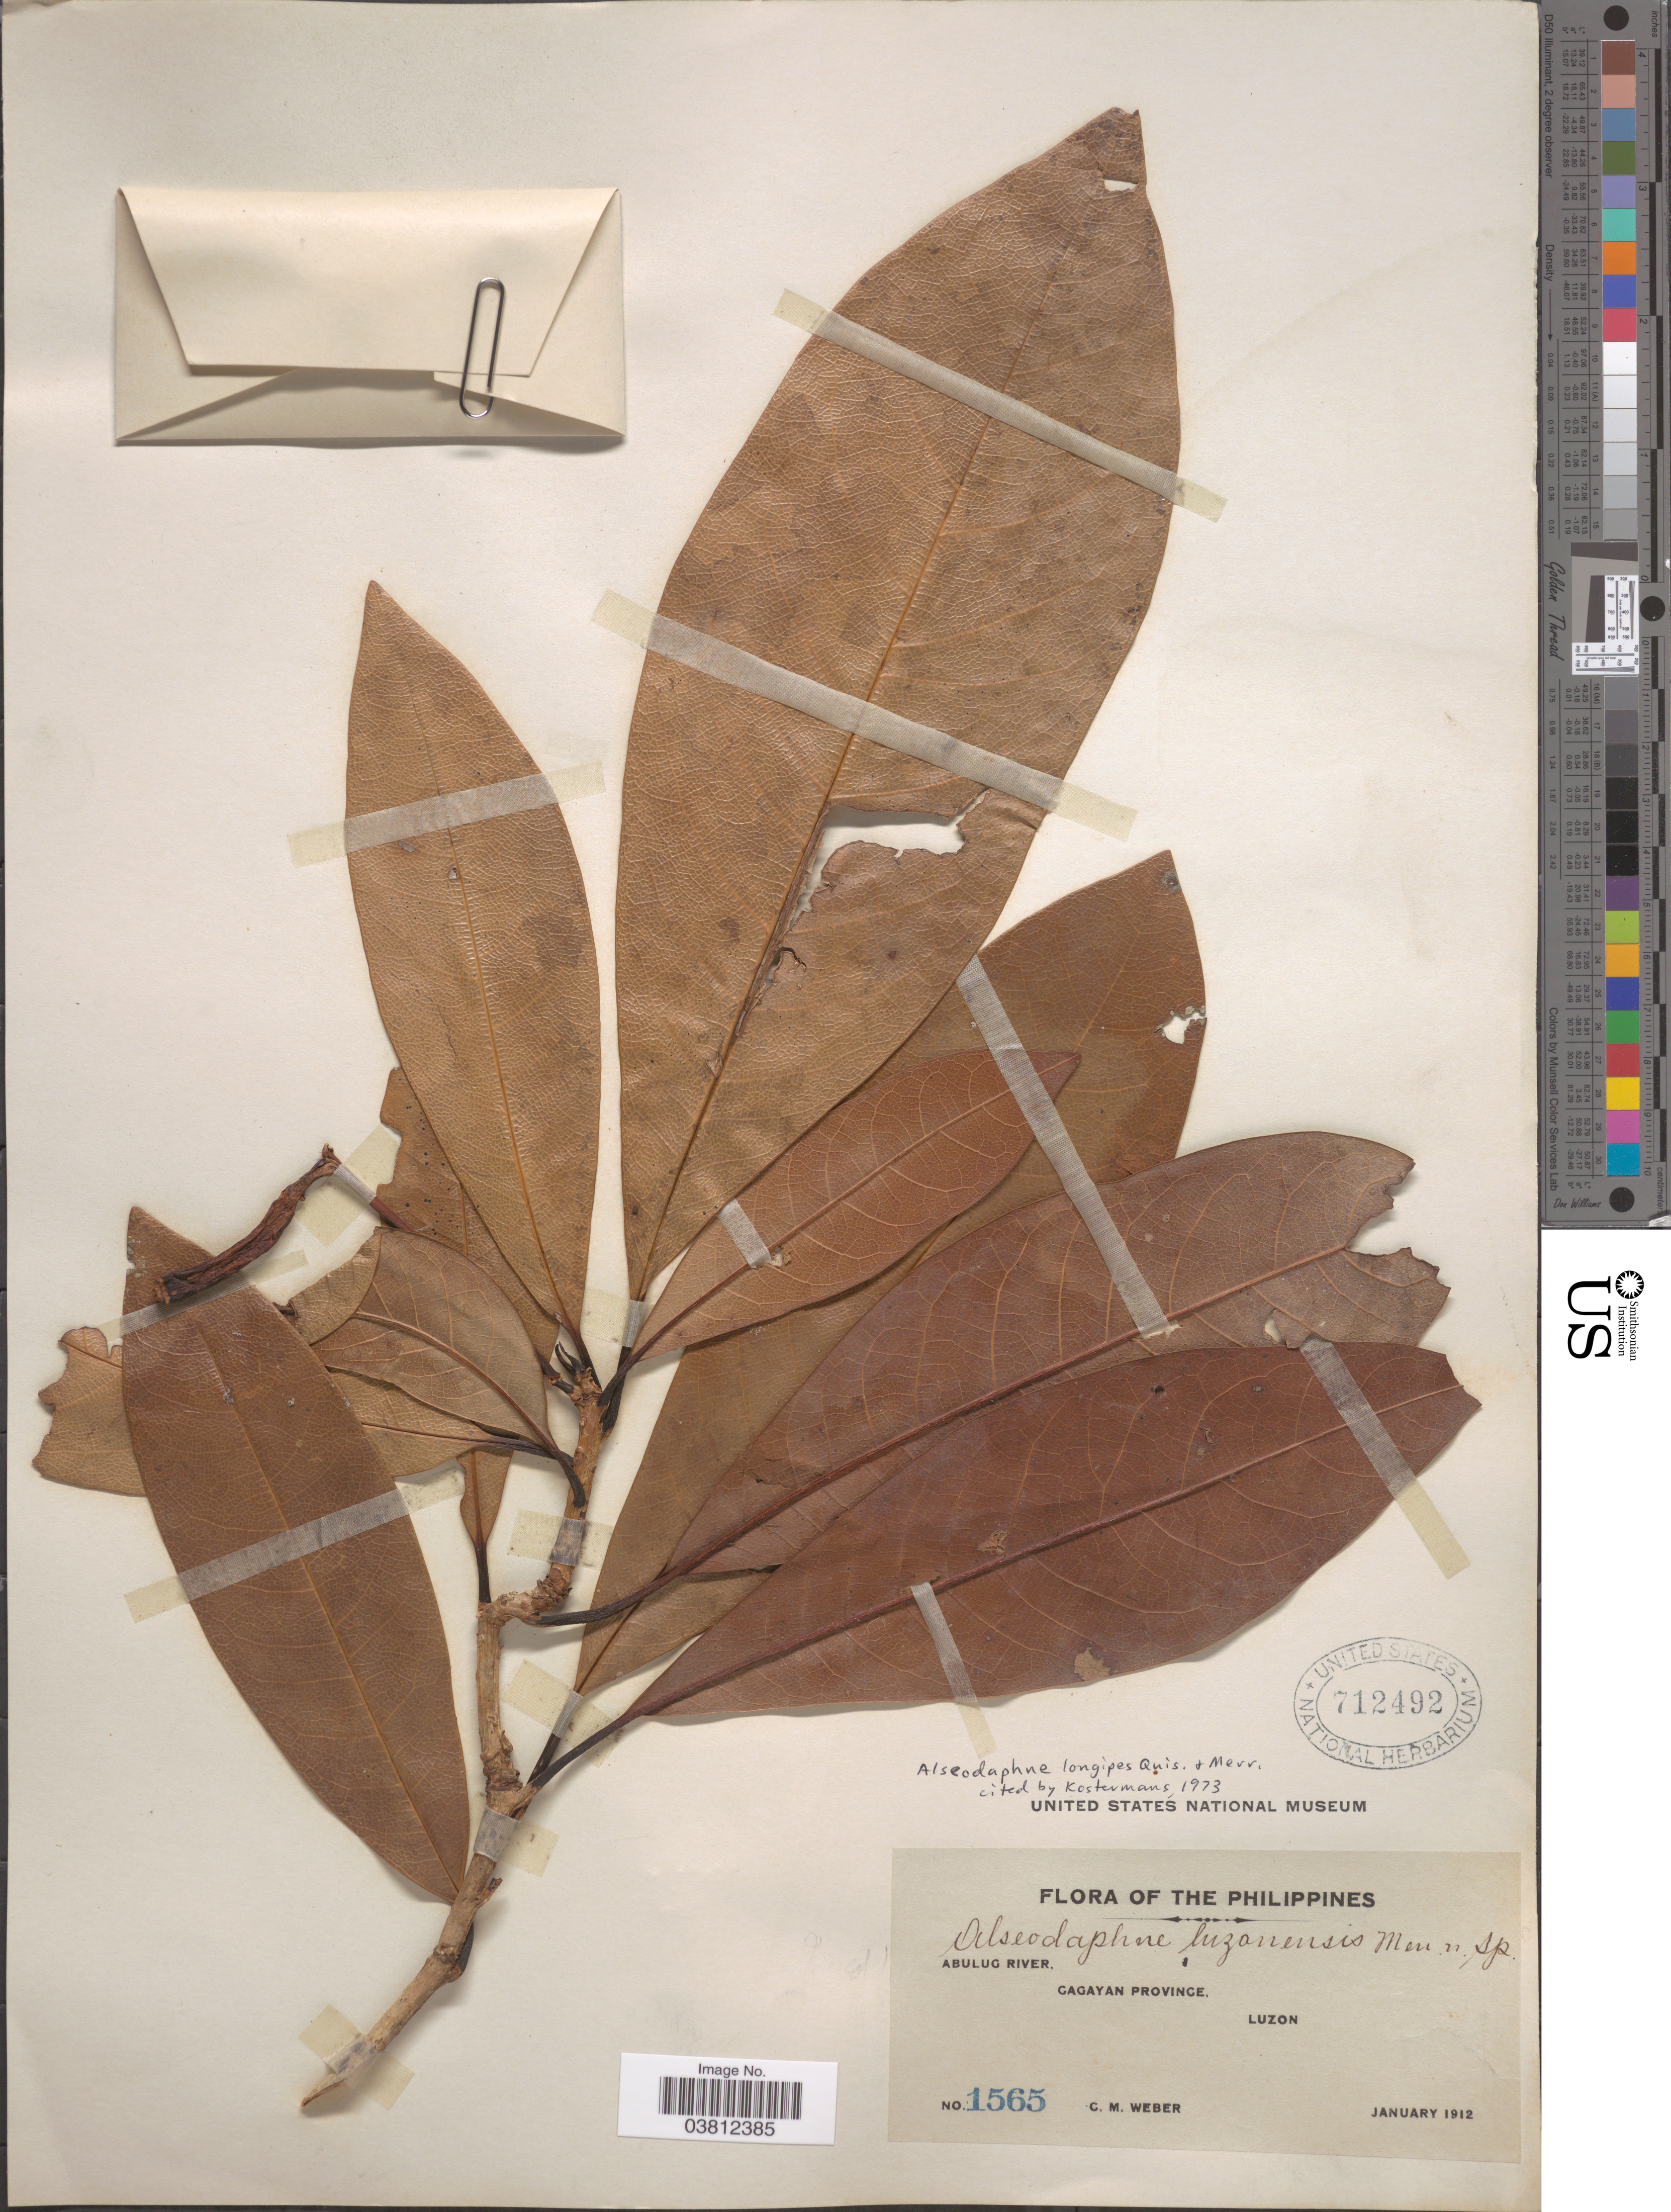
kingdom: Plantae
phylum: Tracheophyta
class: Magnoliopsida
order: Laurales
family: Lauraceae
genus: Alseodaphne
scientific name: Alseodaphne longipes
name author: Quisumb. & Merr.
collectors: C. M. Weber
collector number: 1565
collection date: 1912-01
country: Philippines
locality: Abulug River, Cagayan Province, Luzon.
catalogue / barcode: US 712492